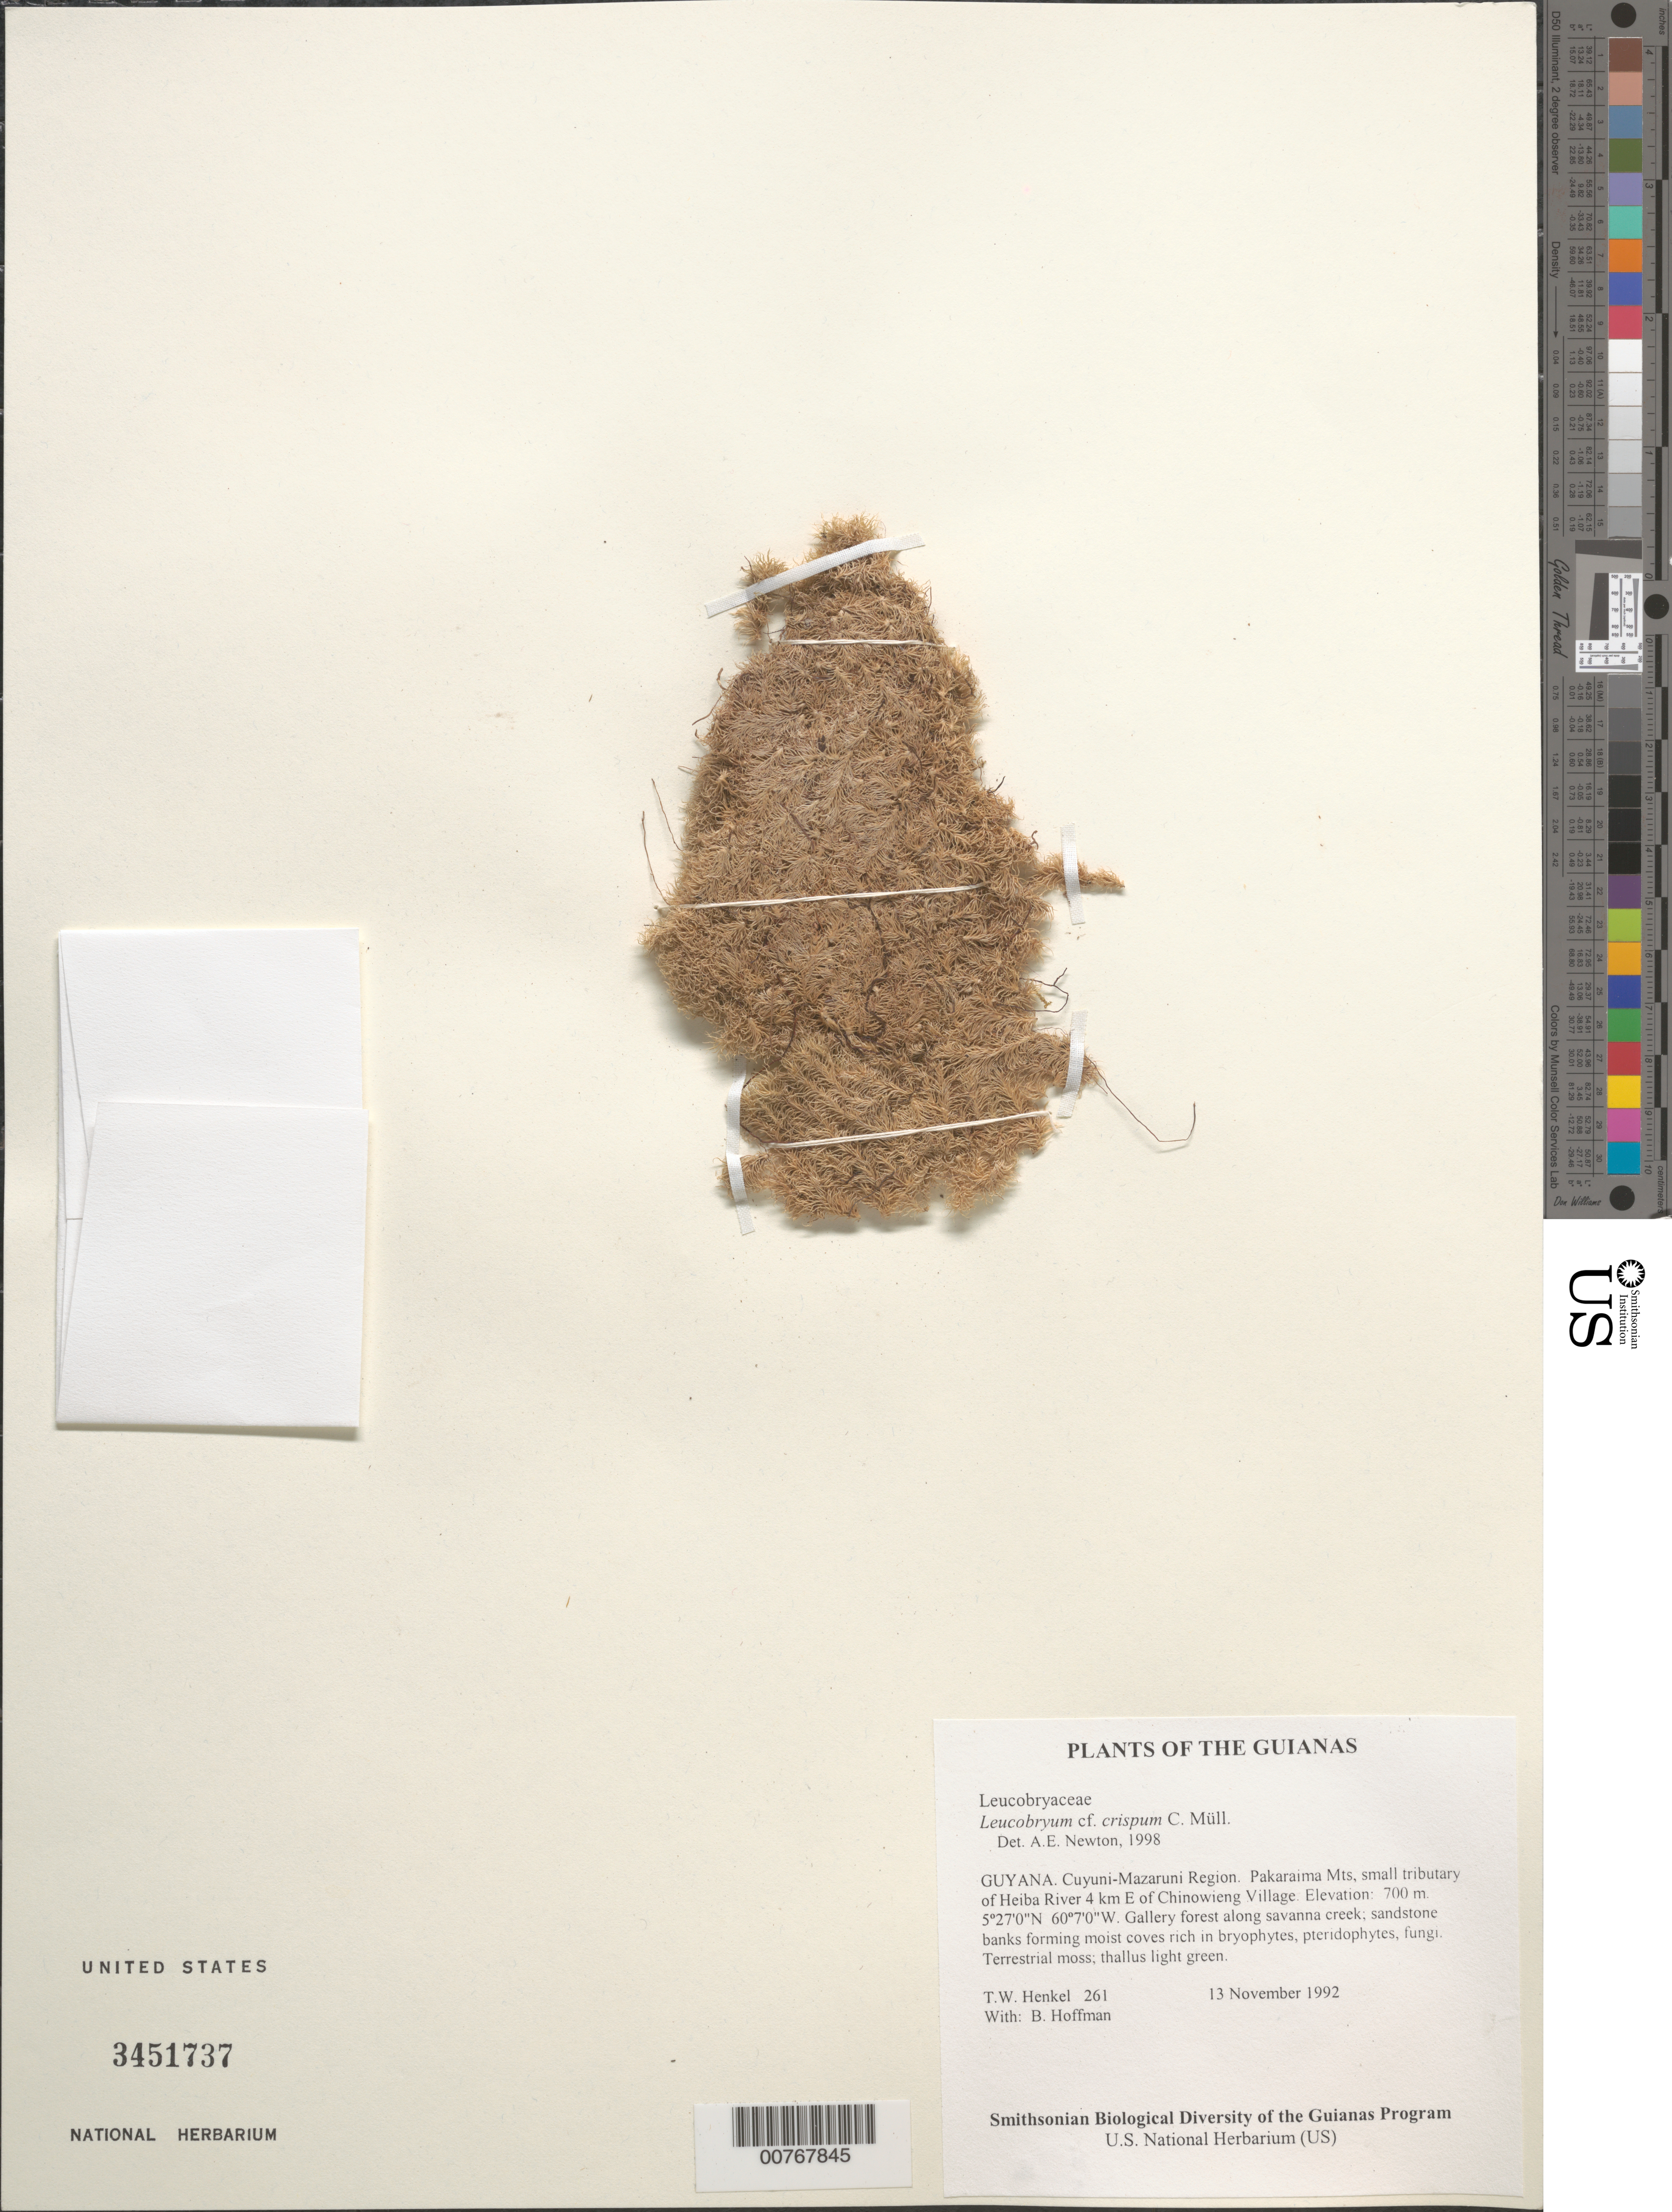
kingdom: Plantae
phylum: Bryophyta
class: Bryopsida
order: Dicranales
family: Leucobryaceae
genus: Leucobryum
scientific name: Leucobryum crispum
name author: Müll. Hal.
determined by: Newton, A. E.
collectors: T. Henkel & B. Hoffman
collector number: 261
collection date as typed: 13 November 1992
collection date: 1992-11-13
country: Guyana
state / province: Cuyuni-Mazaruni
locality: Pakaraima Mts, small tributary of Heiba River 4 km E of Chinowieng Village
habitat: Gallery forest along savanna creek; sandstone banks forming moist coves rich in bryophytes, pteridophytes, fungi.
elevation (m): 700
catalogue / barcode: US 3451737